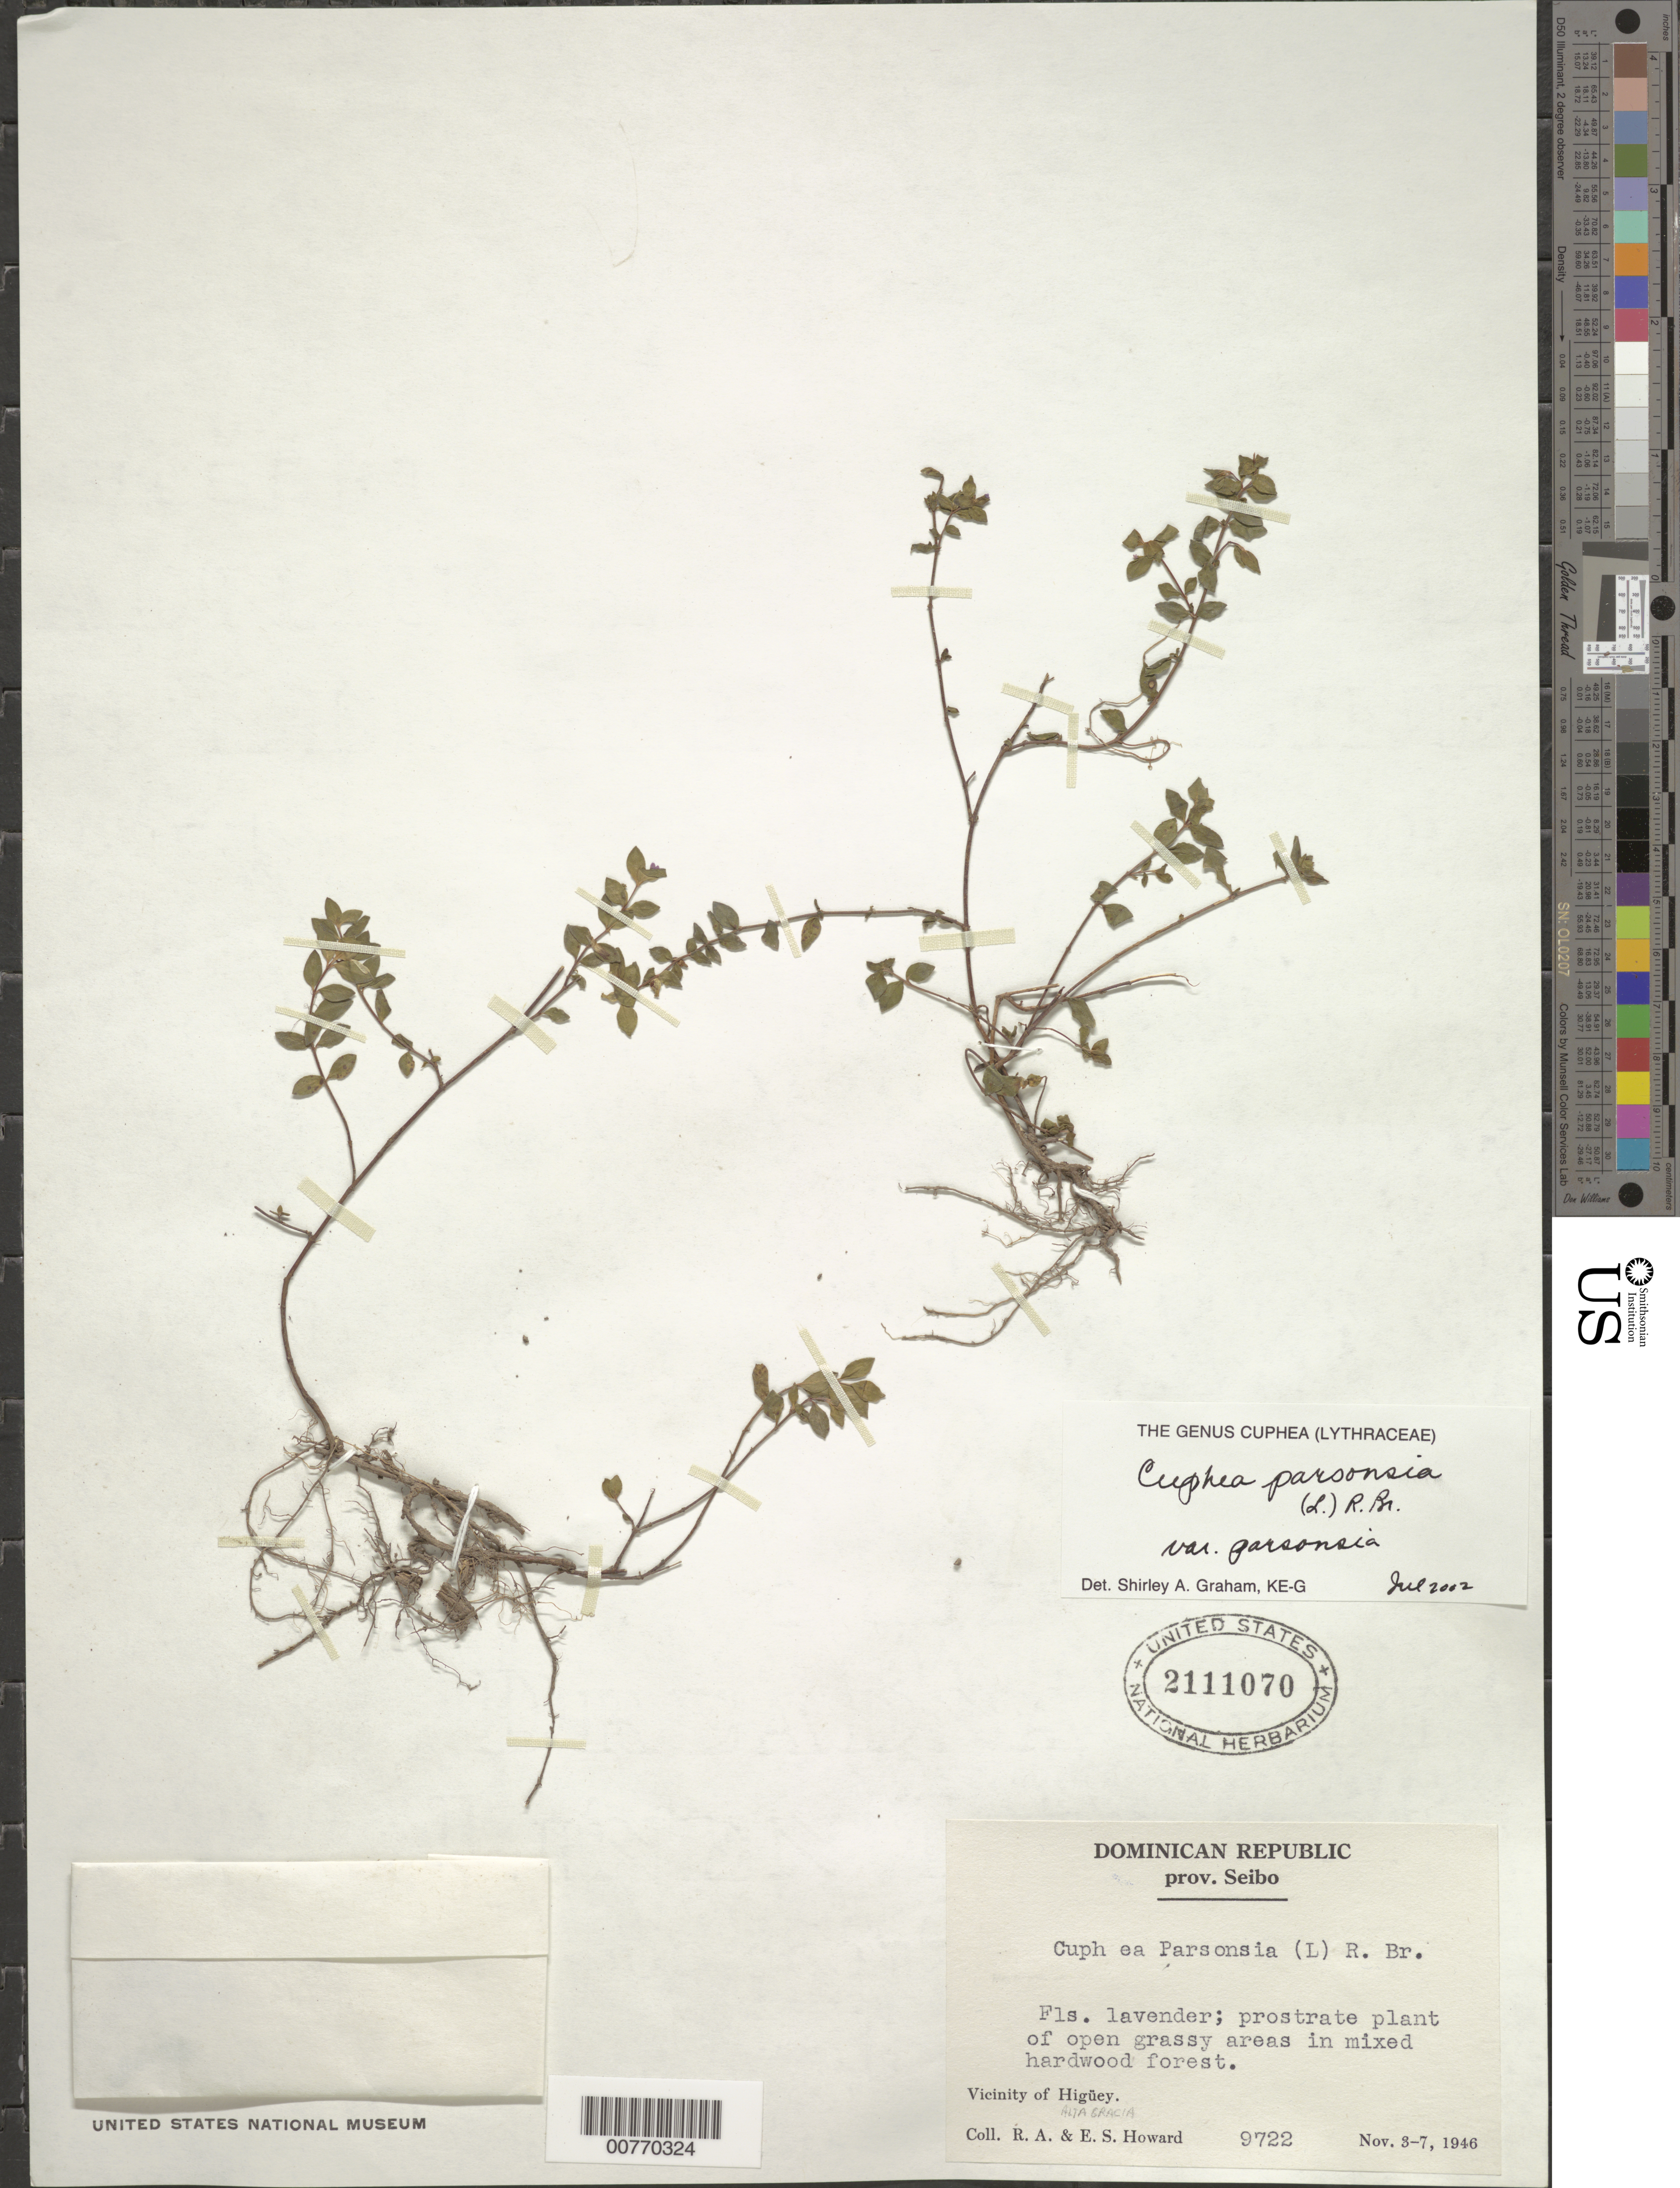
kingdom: Plantae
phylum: Tracheophyta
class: Magnoliopsida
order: Myrtales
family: Lythraceae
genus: Cuphea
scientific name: Cuphea parsonsia var. parsonsia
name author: (L.) R. Br. ex Steud.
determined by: Graham, Shirley Ann Tousch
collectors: R. A. Howard & E. S. Howard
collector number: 9722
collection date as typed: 03 Nov 1946 to 07 Nov 1946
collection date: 1946-11-03/1946-11-07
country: Dominican Republic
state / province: El Seibo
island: Hispaniola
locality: Vicinity of Higüey, Altagracia.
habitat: Open grassy areas in mixed hardwood forest.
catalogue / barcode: US 2111070